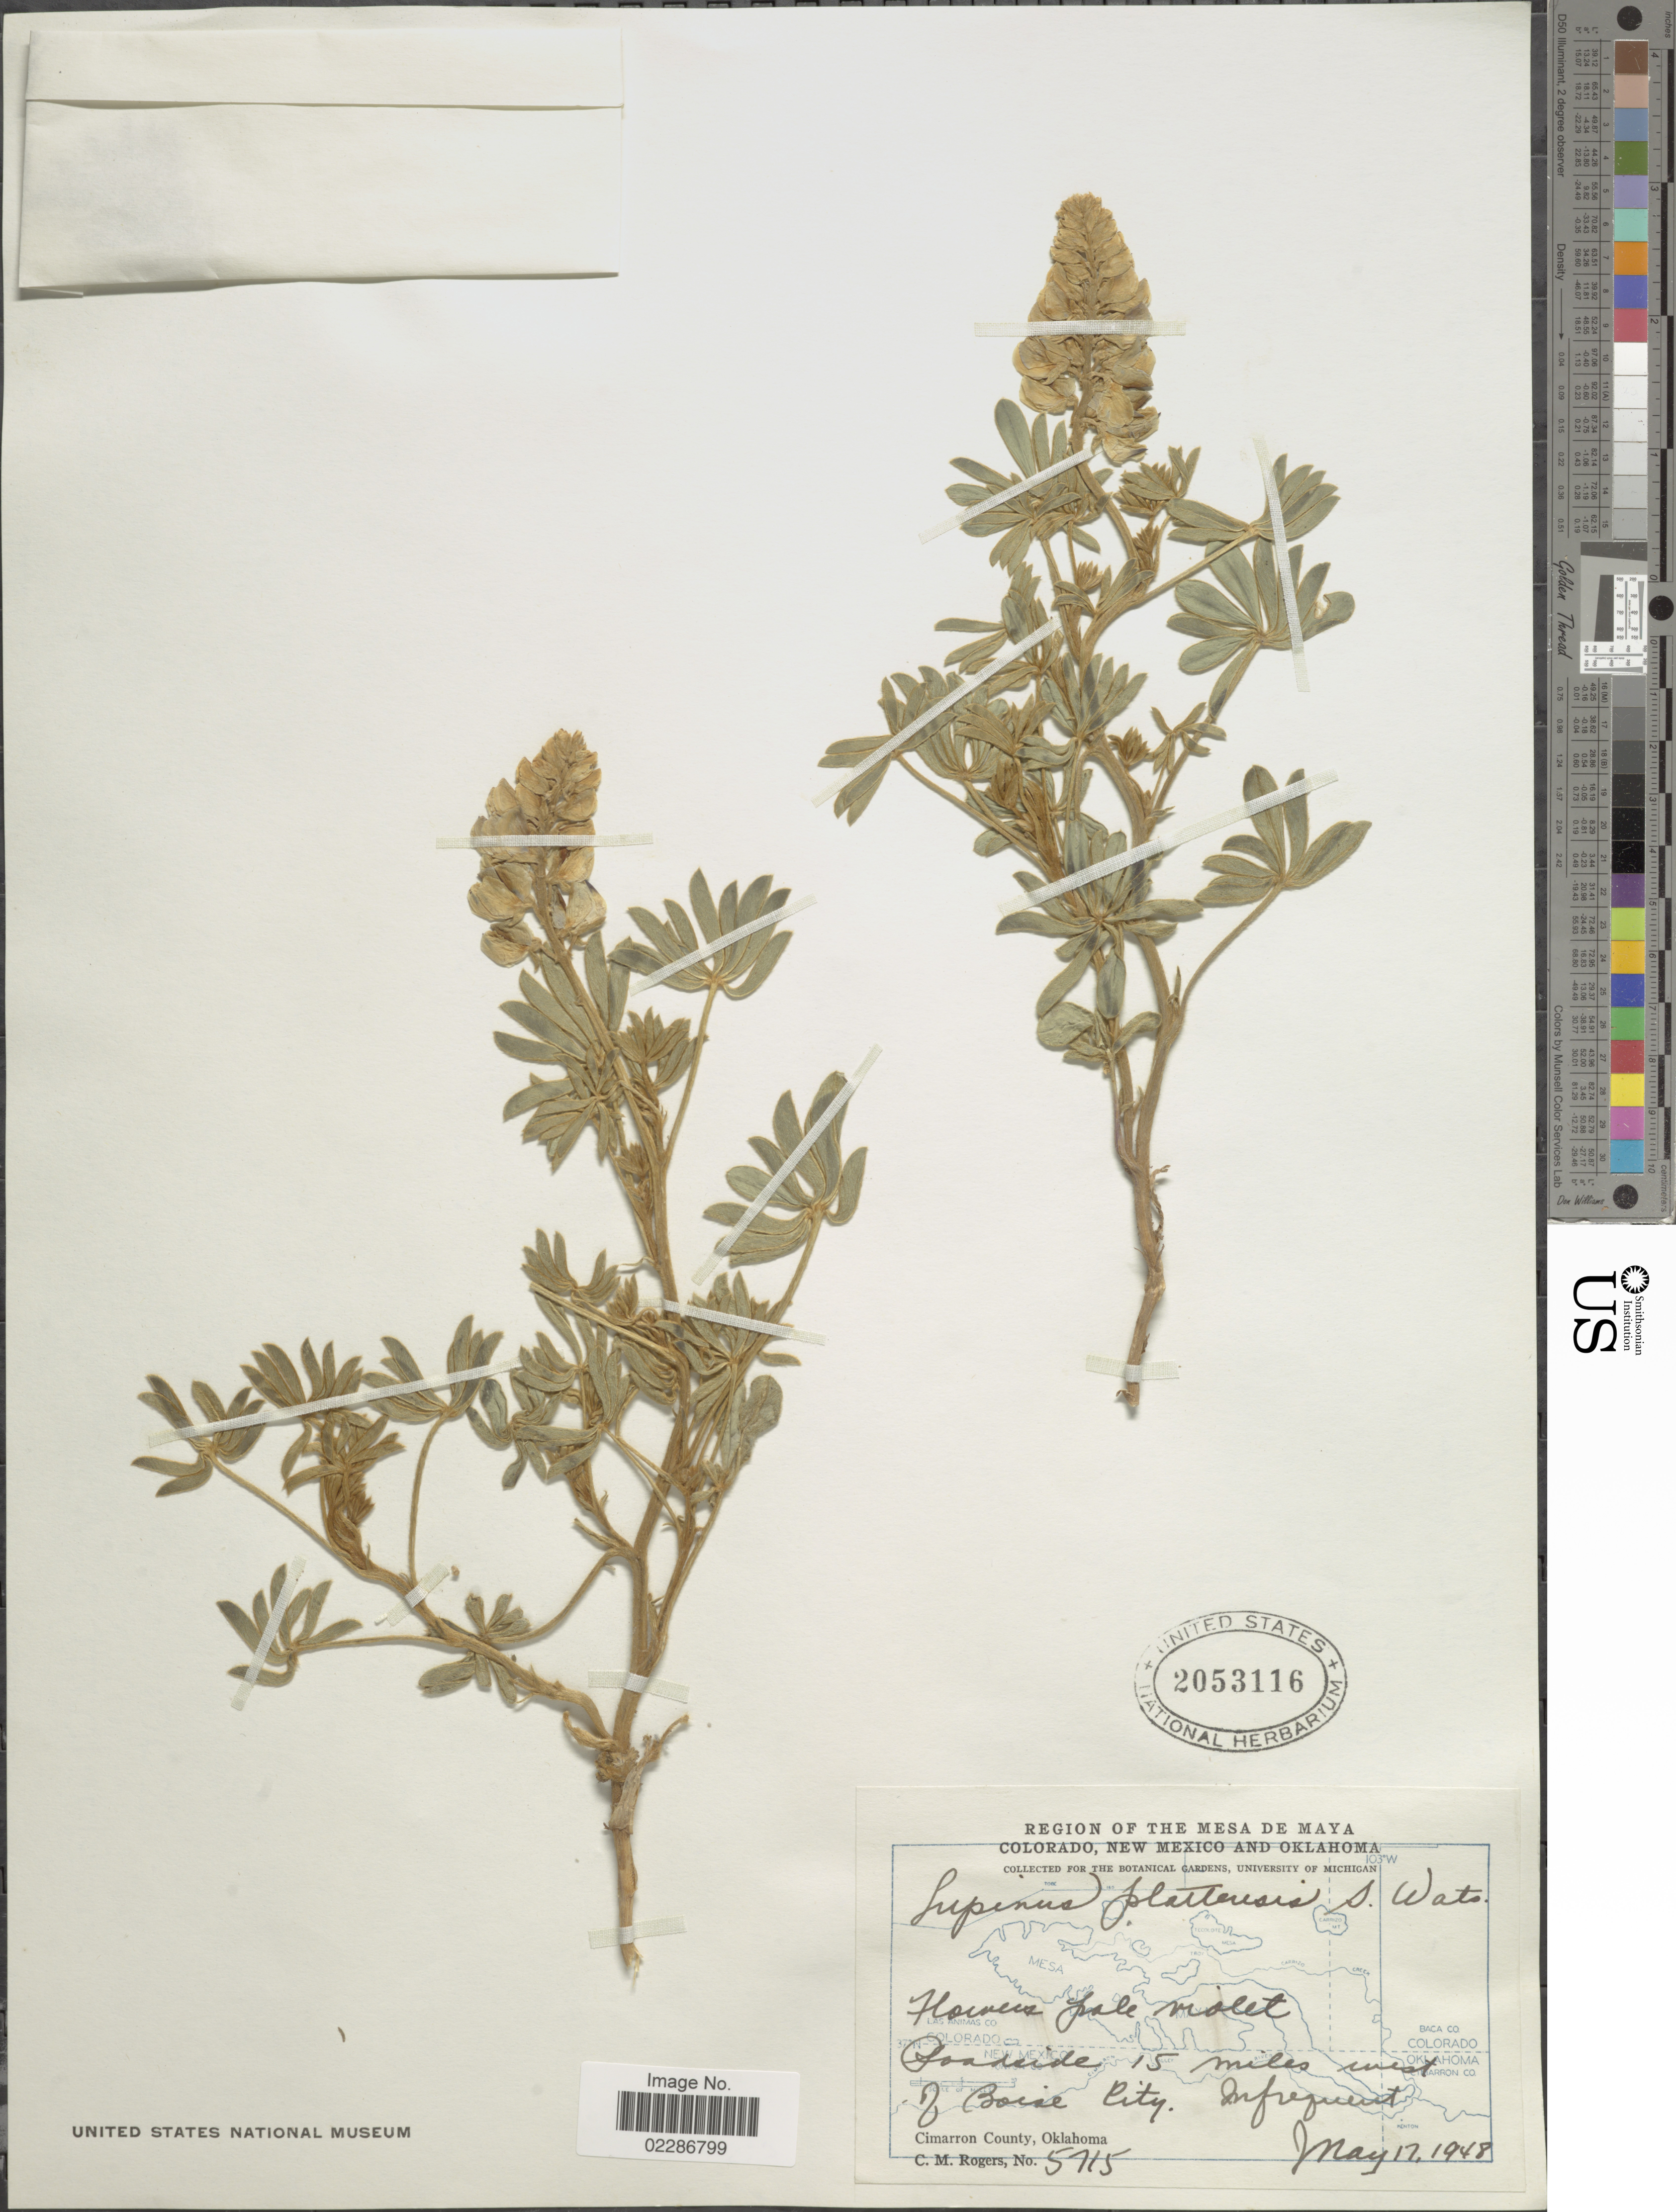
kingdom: Plantae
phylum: Tracheophyta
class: Magnoliopsida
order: Fabales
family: Fabaceae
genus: Lupinus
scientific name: Lupinus plattensis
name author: S. Watson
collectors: C. M. Rogers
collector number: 5715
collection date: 1948-05-17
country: United States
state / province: Oklahoma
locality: Region of the Mesa de Maya Colroado, New Mexico and Oklahoma, Roadside 15 miles west of Boise City. Infrequent, Cimarron County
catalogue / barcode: US 2053116